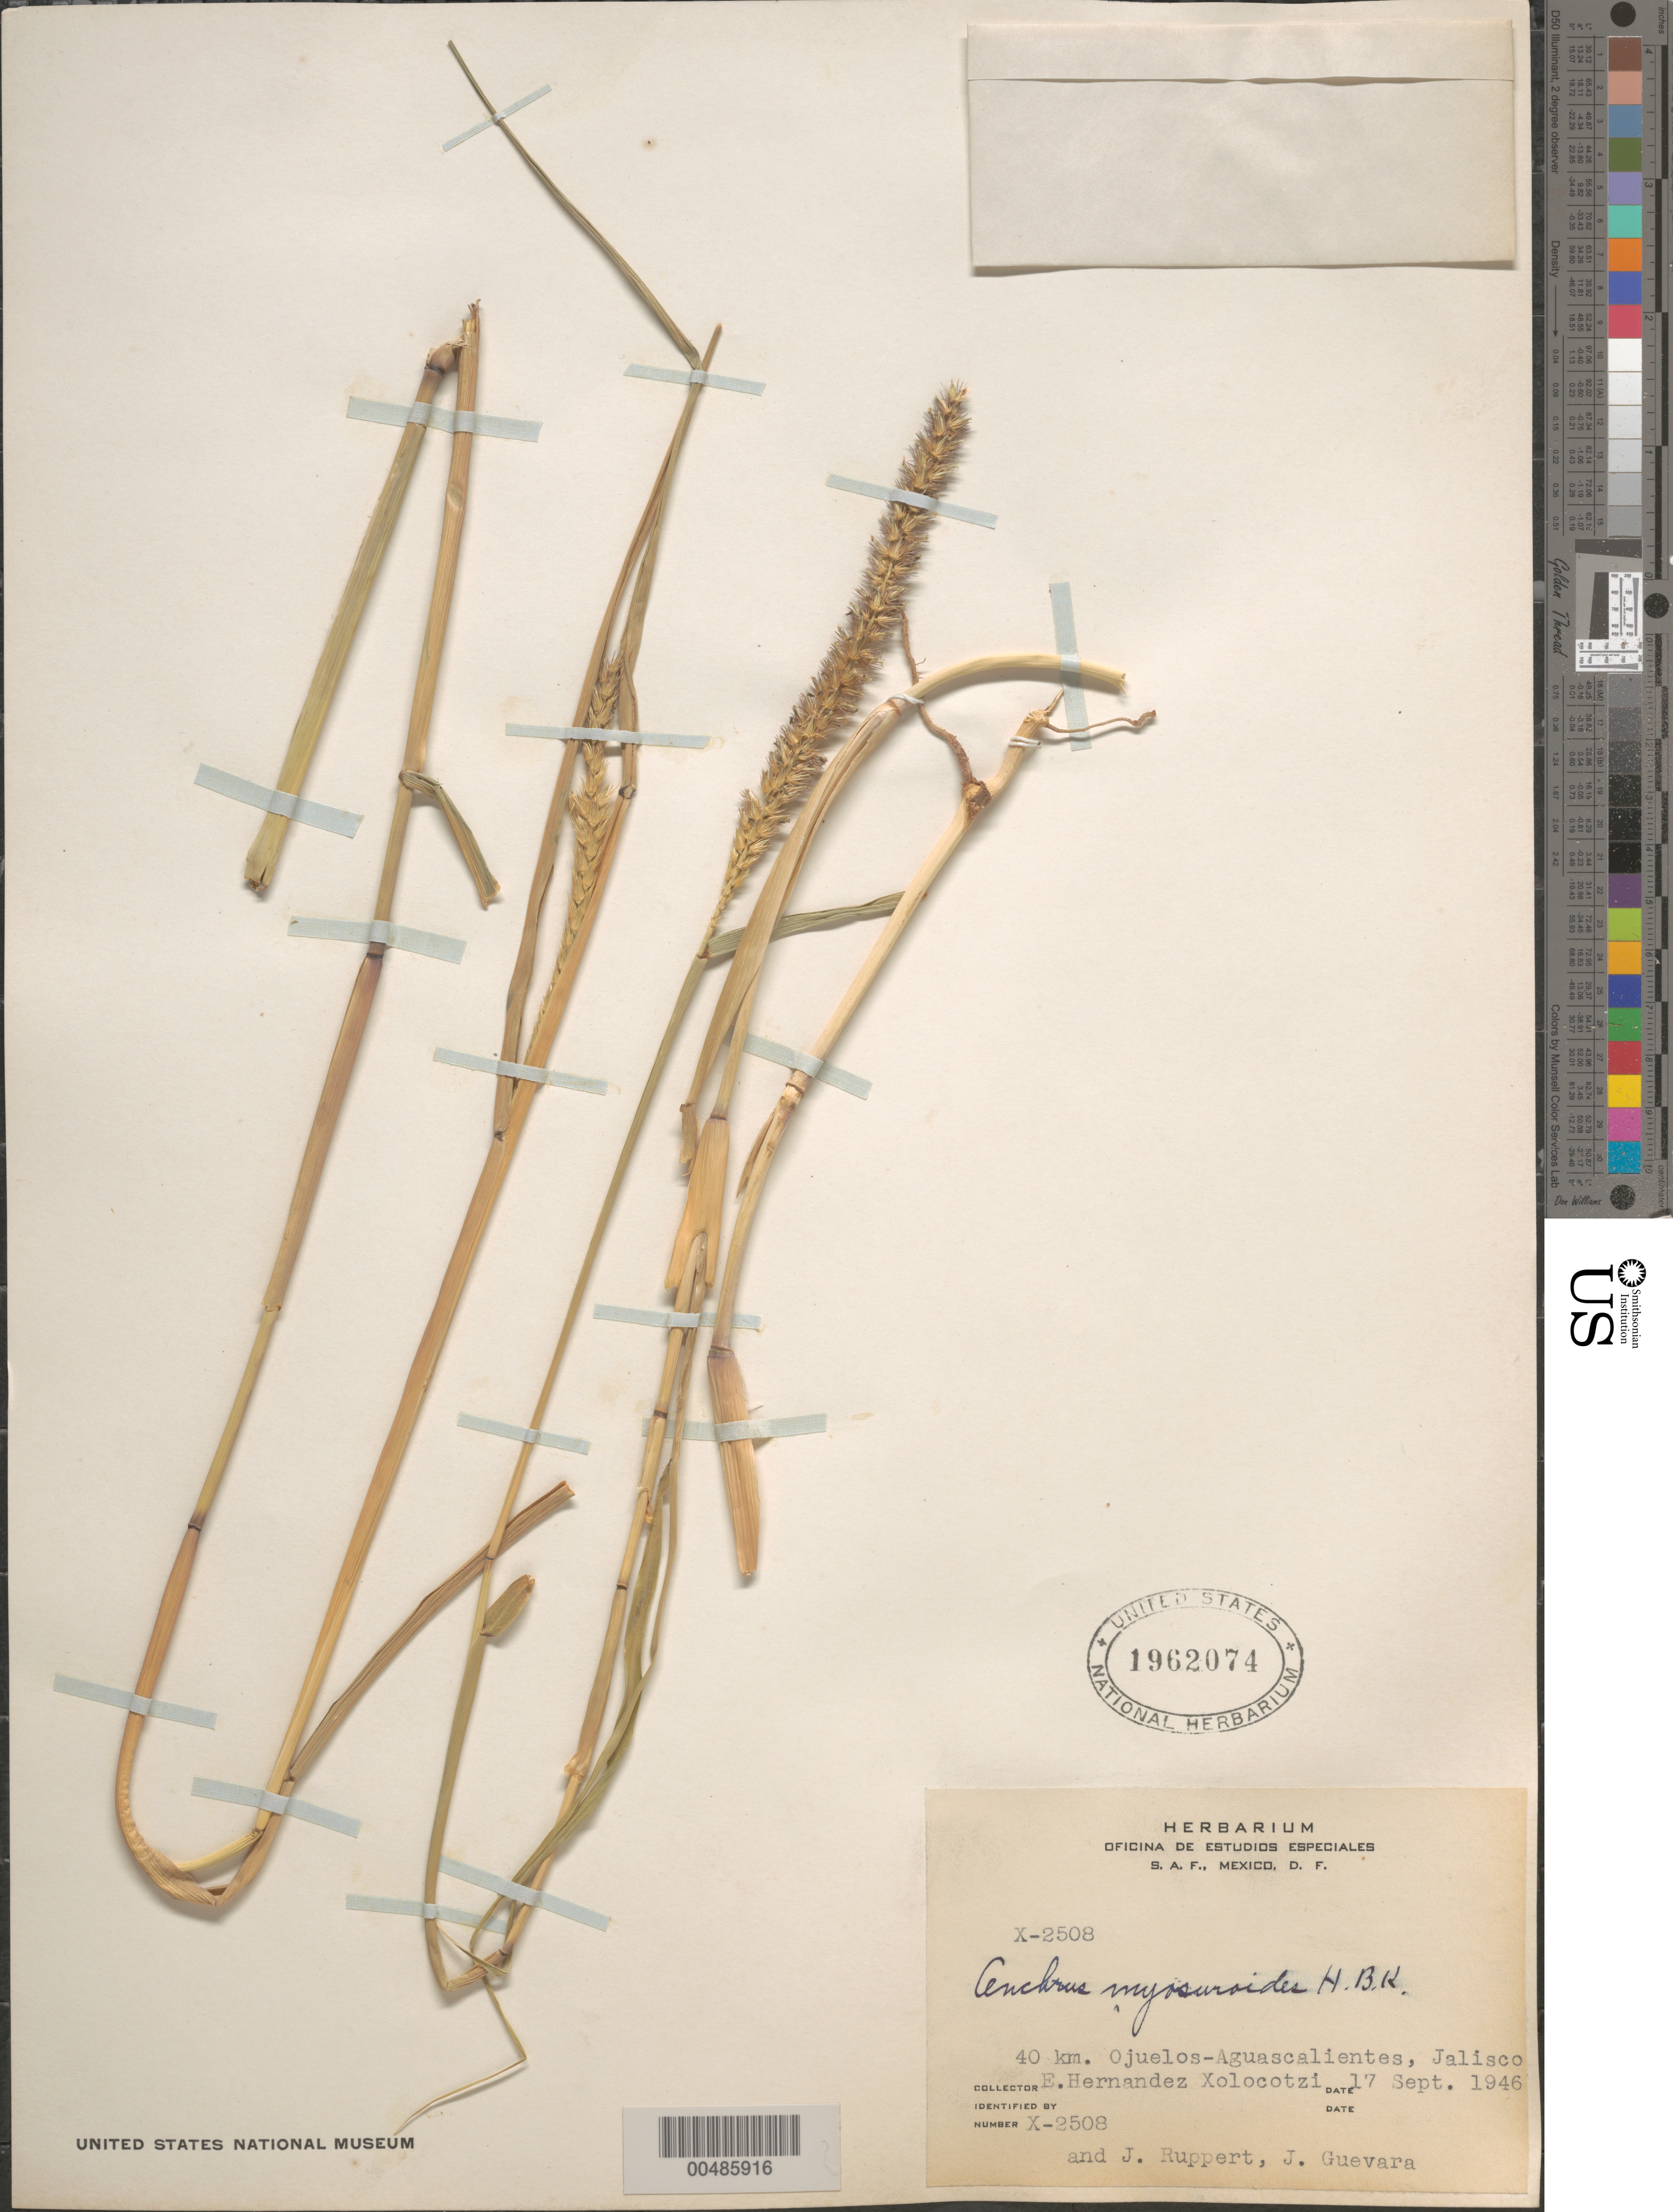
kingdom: Plantae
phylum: Tracheophyta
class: Liliopsida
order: Poales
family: Poaceae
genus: Cenchrus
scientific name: Cenchrus myosuroides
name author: Kunth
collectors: E. I. Hernández-X., J. Ruppert & J. Guevara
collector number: X-2508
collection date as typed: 17 Sep 1946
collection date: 1946-09-17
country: Mexico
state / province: Jalisco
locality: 40 km Ojuelos-Aguascalientes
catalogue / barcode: US 1962074